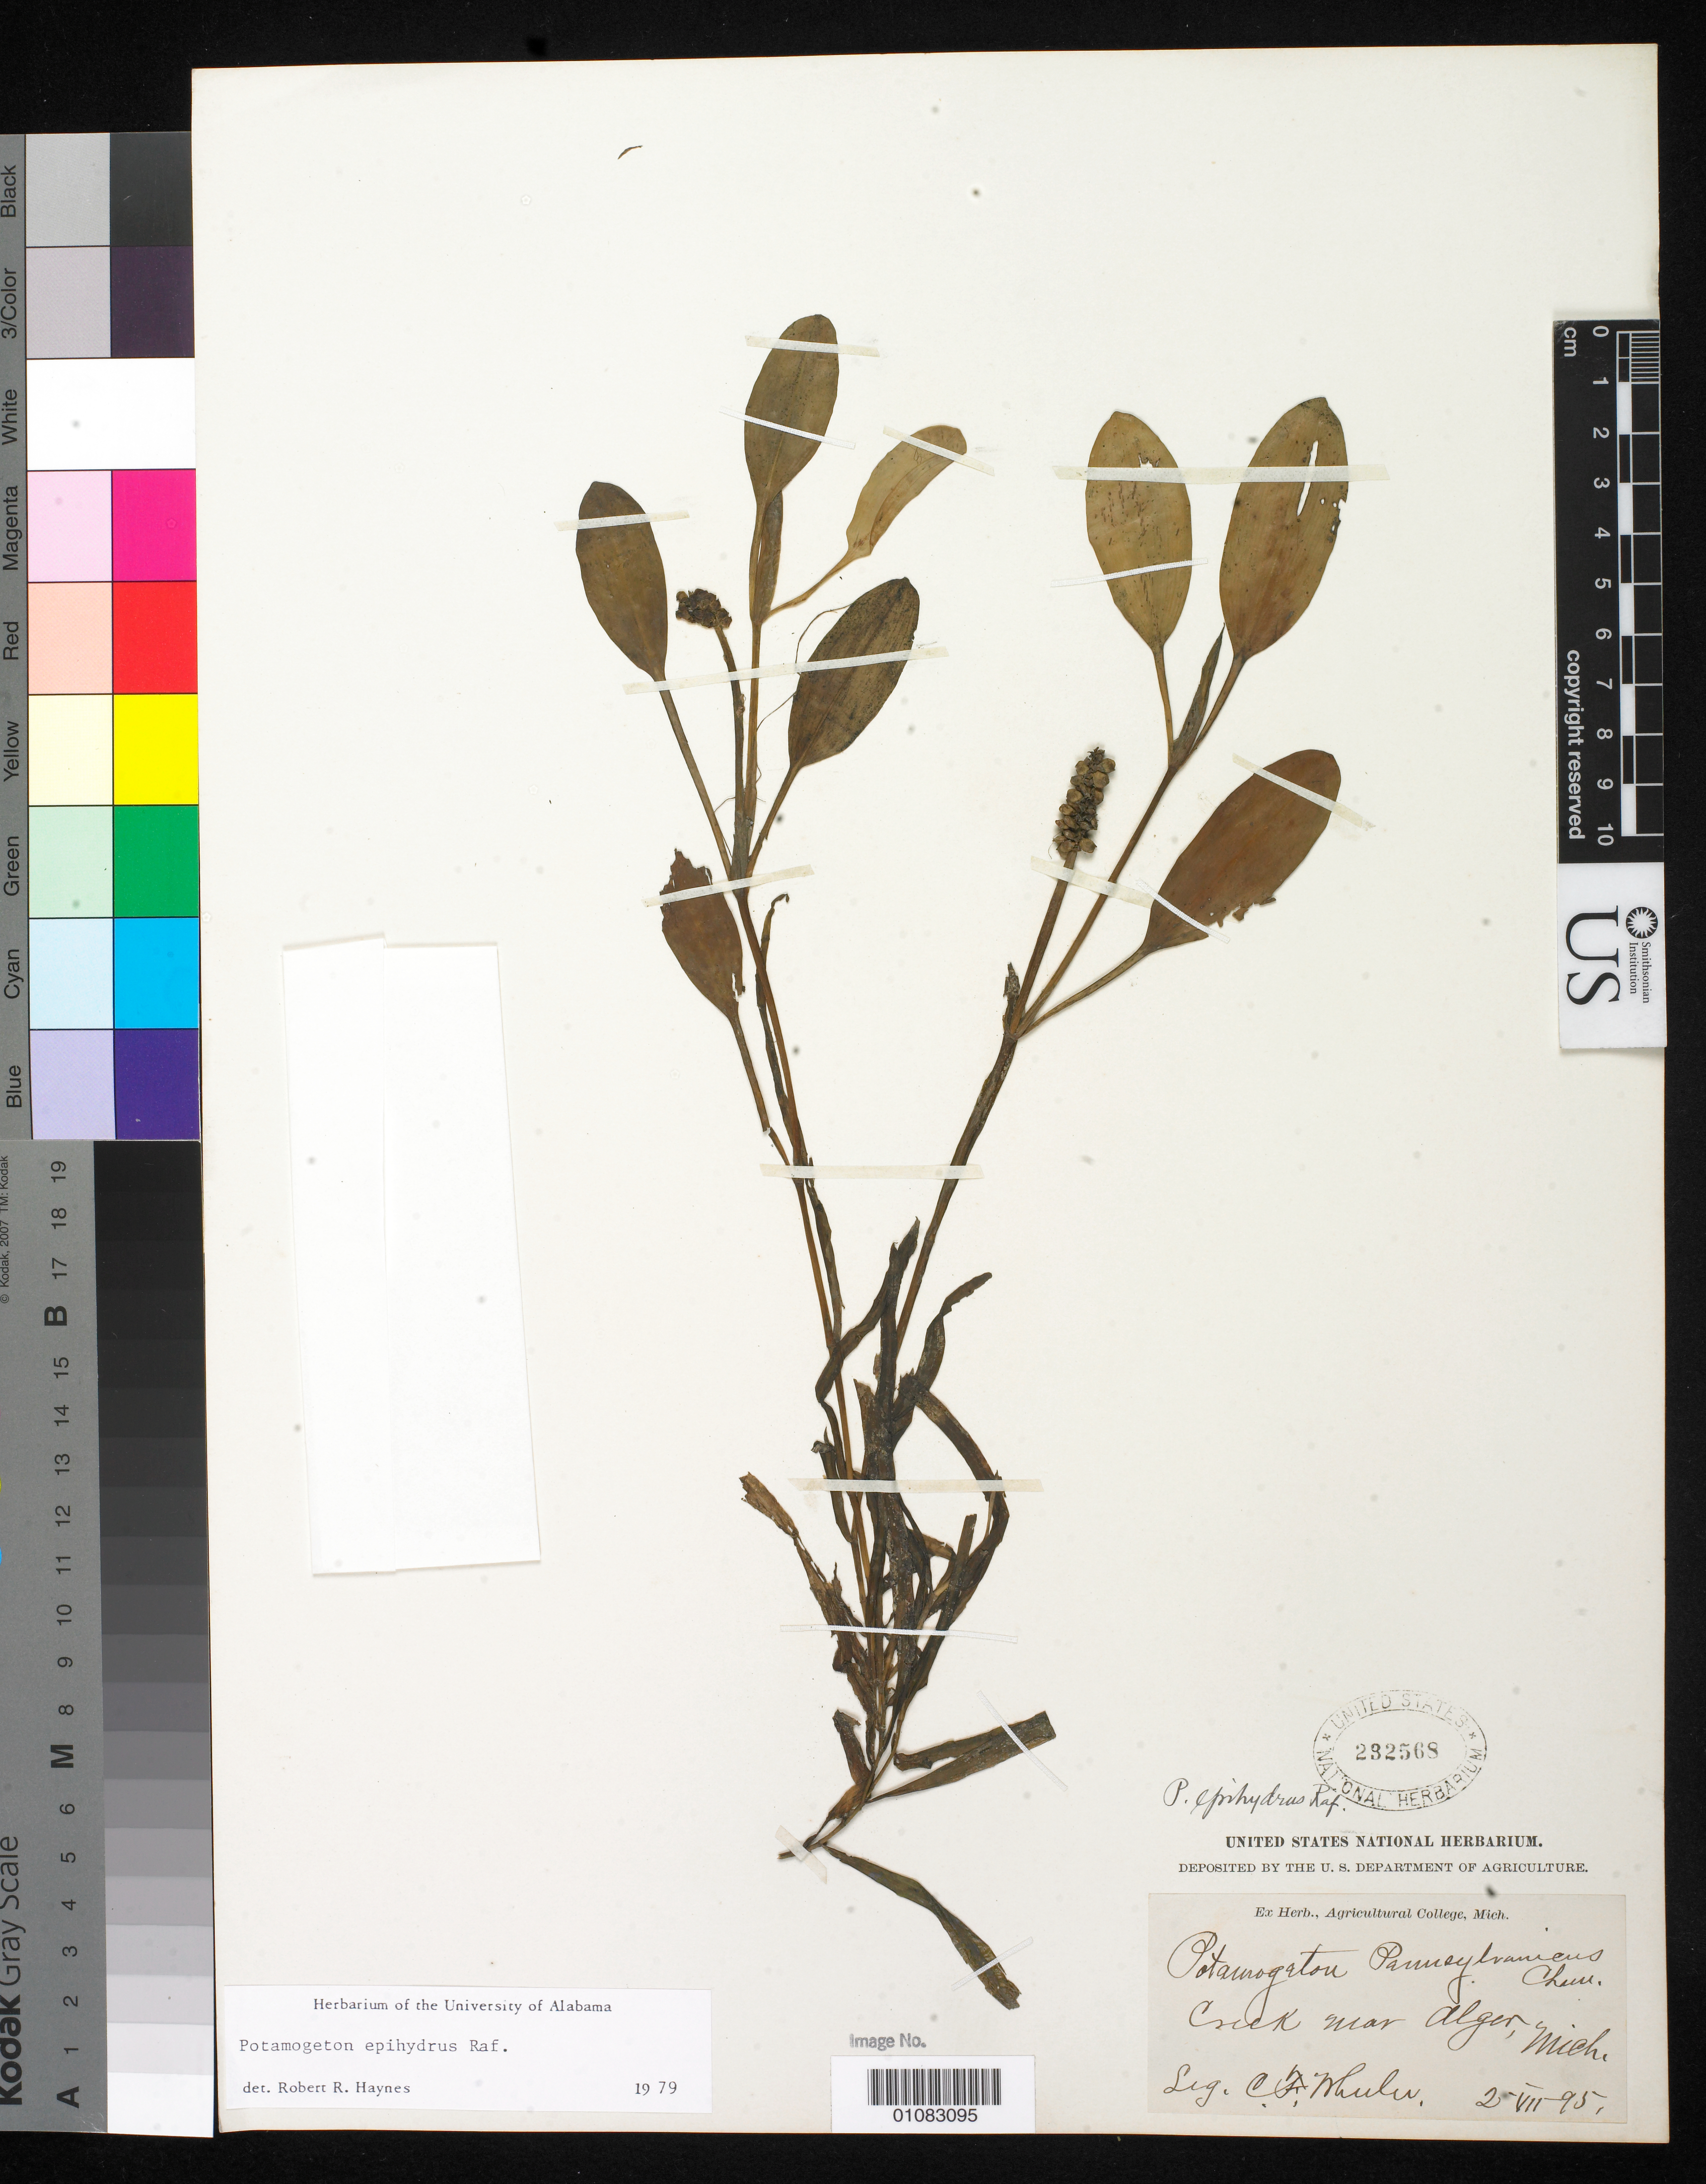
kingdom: Plantae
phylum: Tracheophyta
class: Liliopsida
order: Alismatales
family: Potamogetonaceae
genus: Potamogeton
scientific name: Potamogeton epihydrus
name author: Raf.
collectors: C. Wheeler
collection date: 1895-07-02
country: United States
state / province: Michigan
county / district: Alger County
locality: near Alger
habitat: Creek.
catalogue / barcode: US 232568